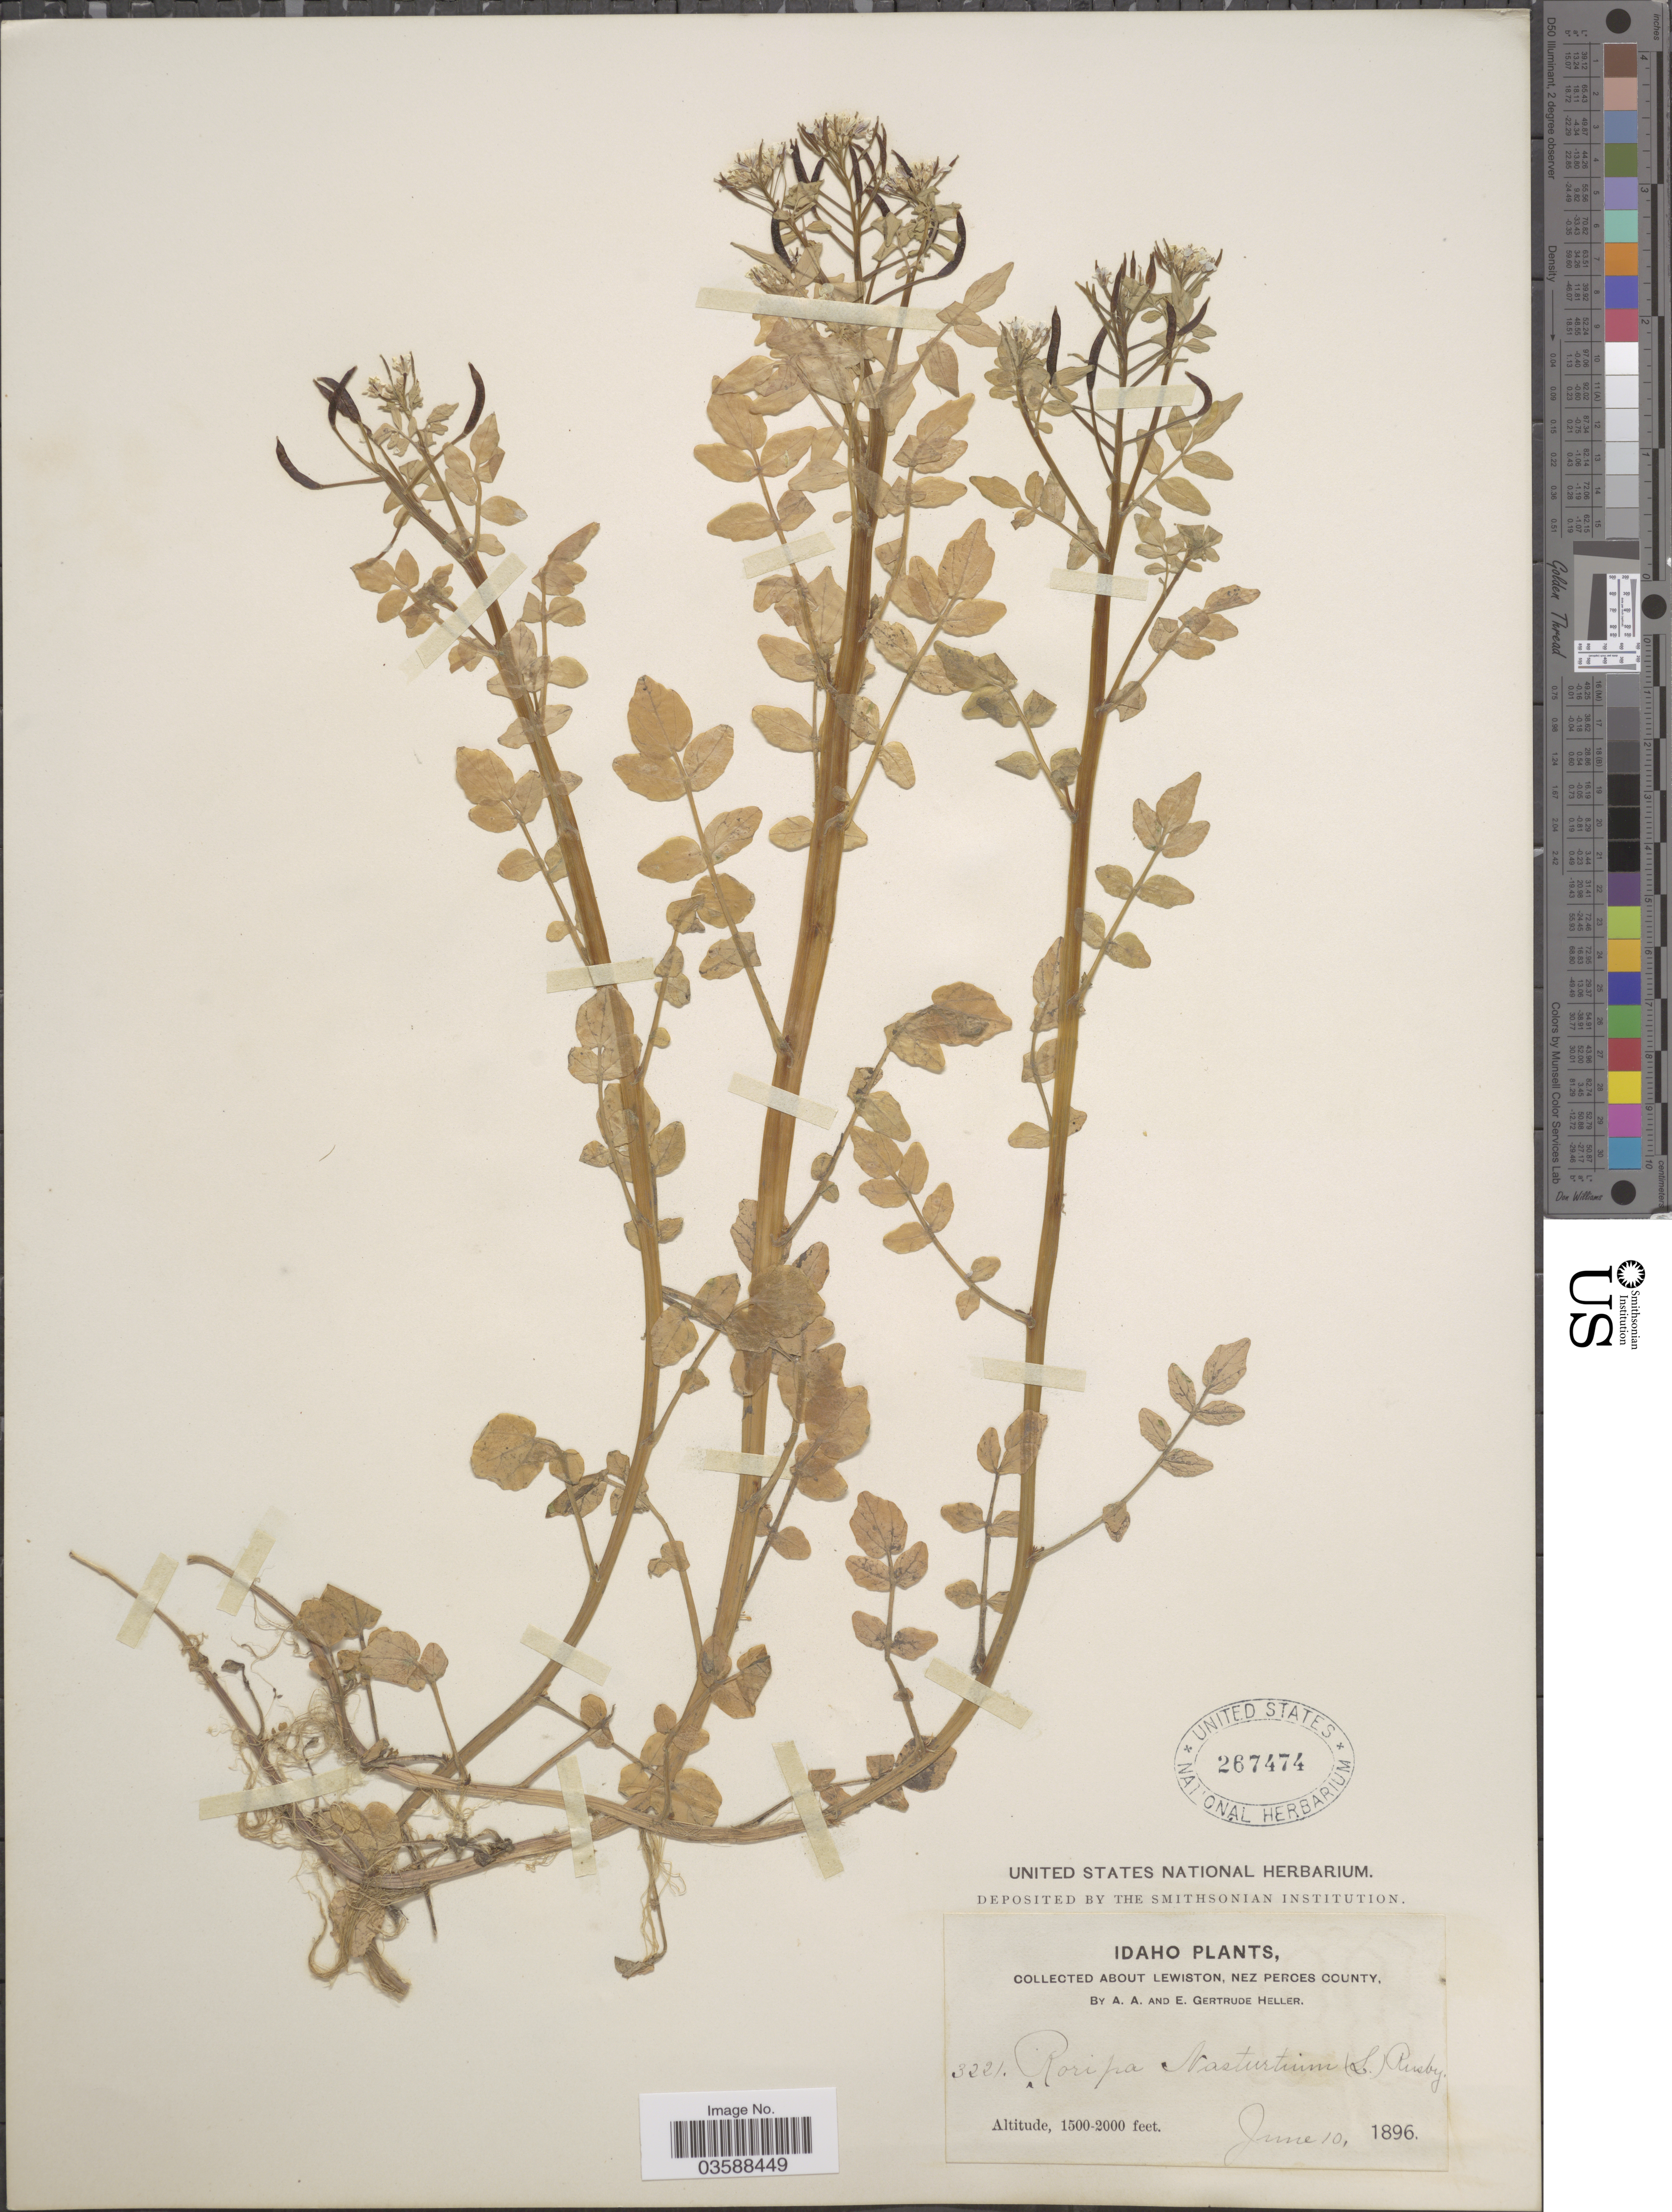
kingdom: Plantae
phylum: Tracheophyta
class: Magnoliopsida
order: Brassicales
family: Brassicaceae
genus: Nasturtium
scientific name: Nasturtium officinale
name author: R. Br.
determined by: Strong, M. T., (US), Smithsonian Institution - National Museum of Natural History (UNITED STATES)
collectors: A. A. Heller & E. Gertrude Heller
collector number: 3221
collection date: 1896-06-10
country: United States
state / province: Idaho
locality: About Lewiston, Nez Perces County.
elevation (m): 457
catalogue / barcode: US 267474